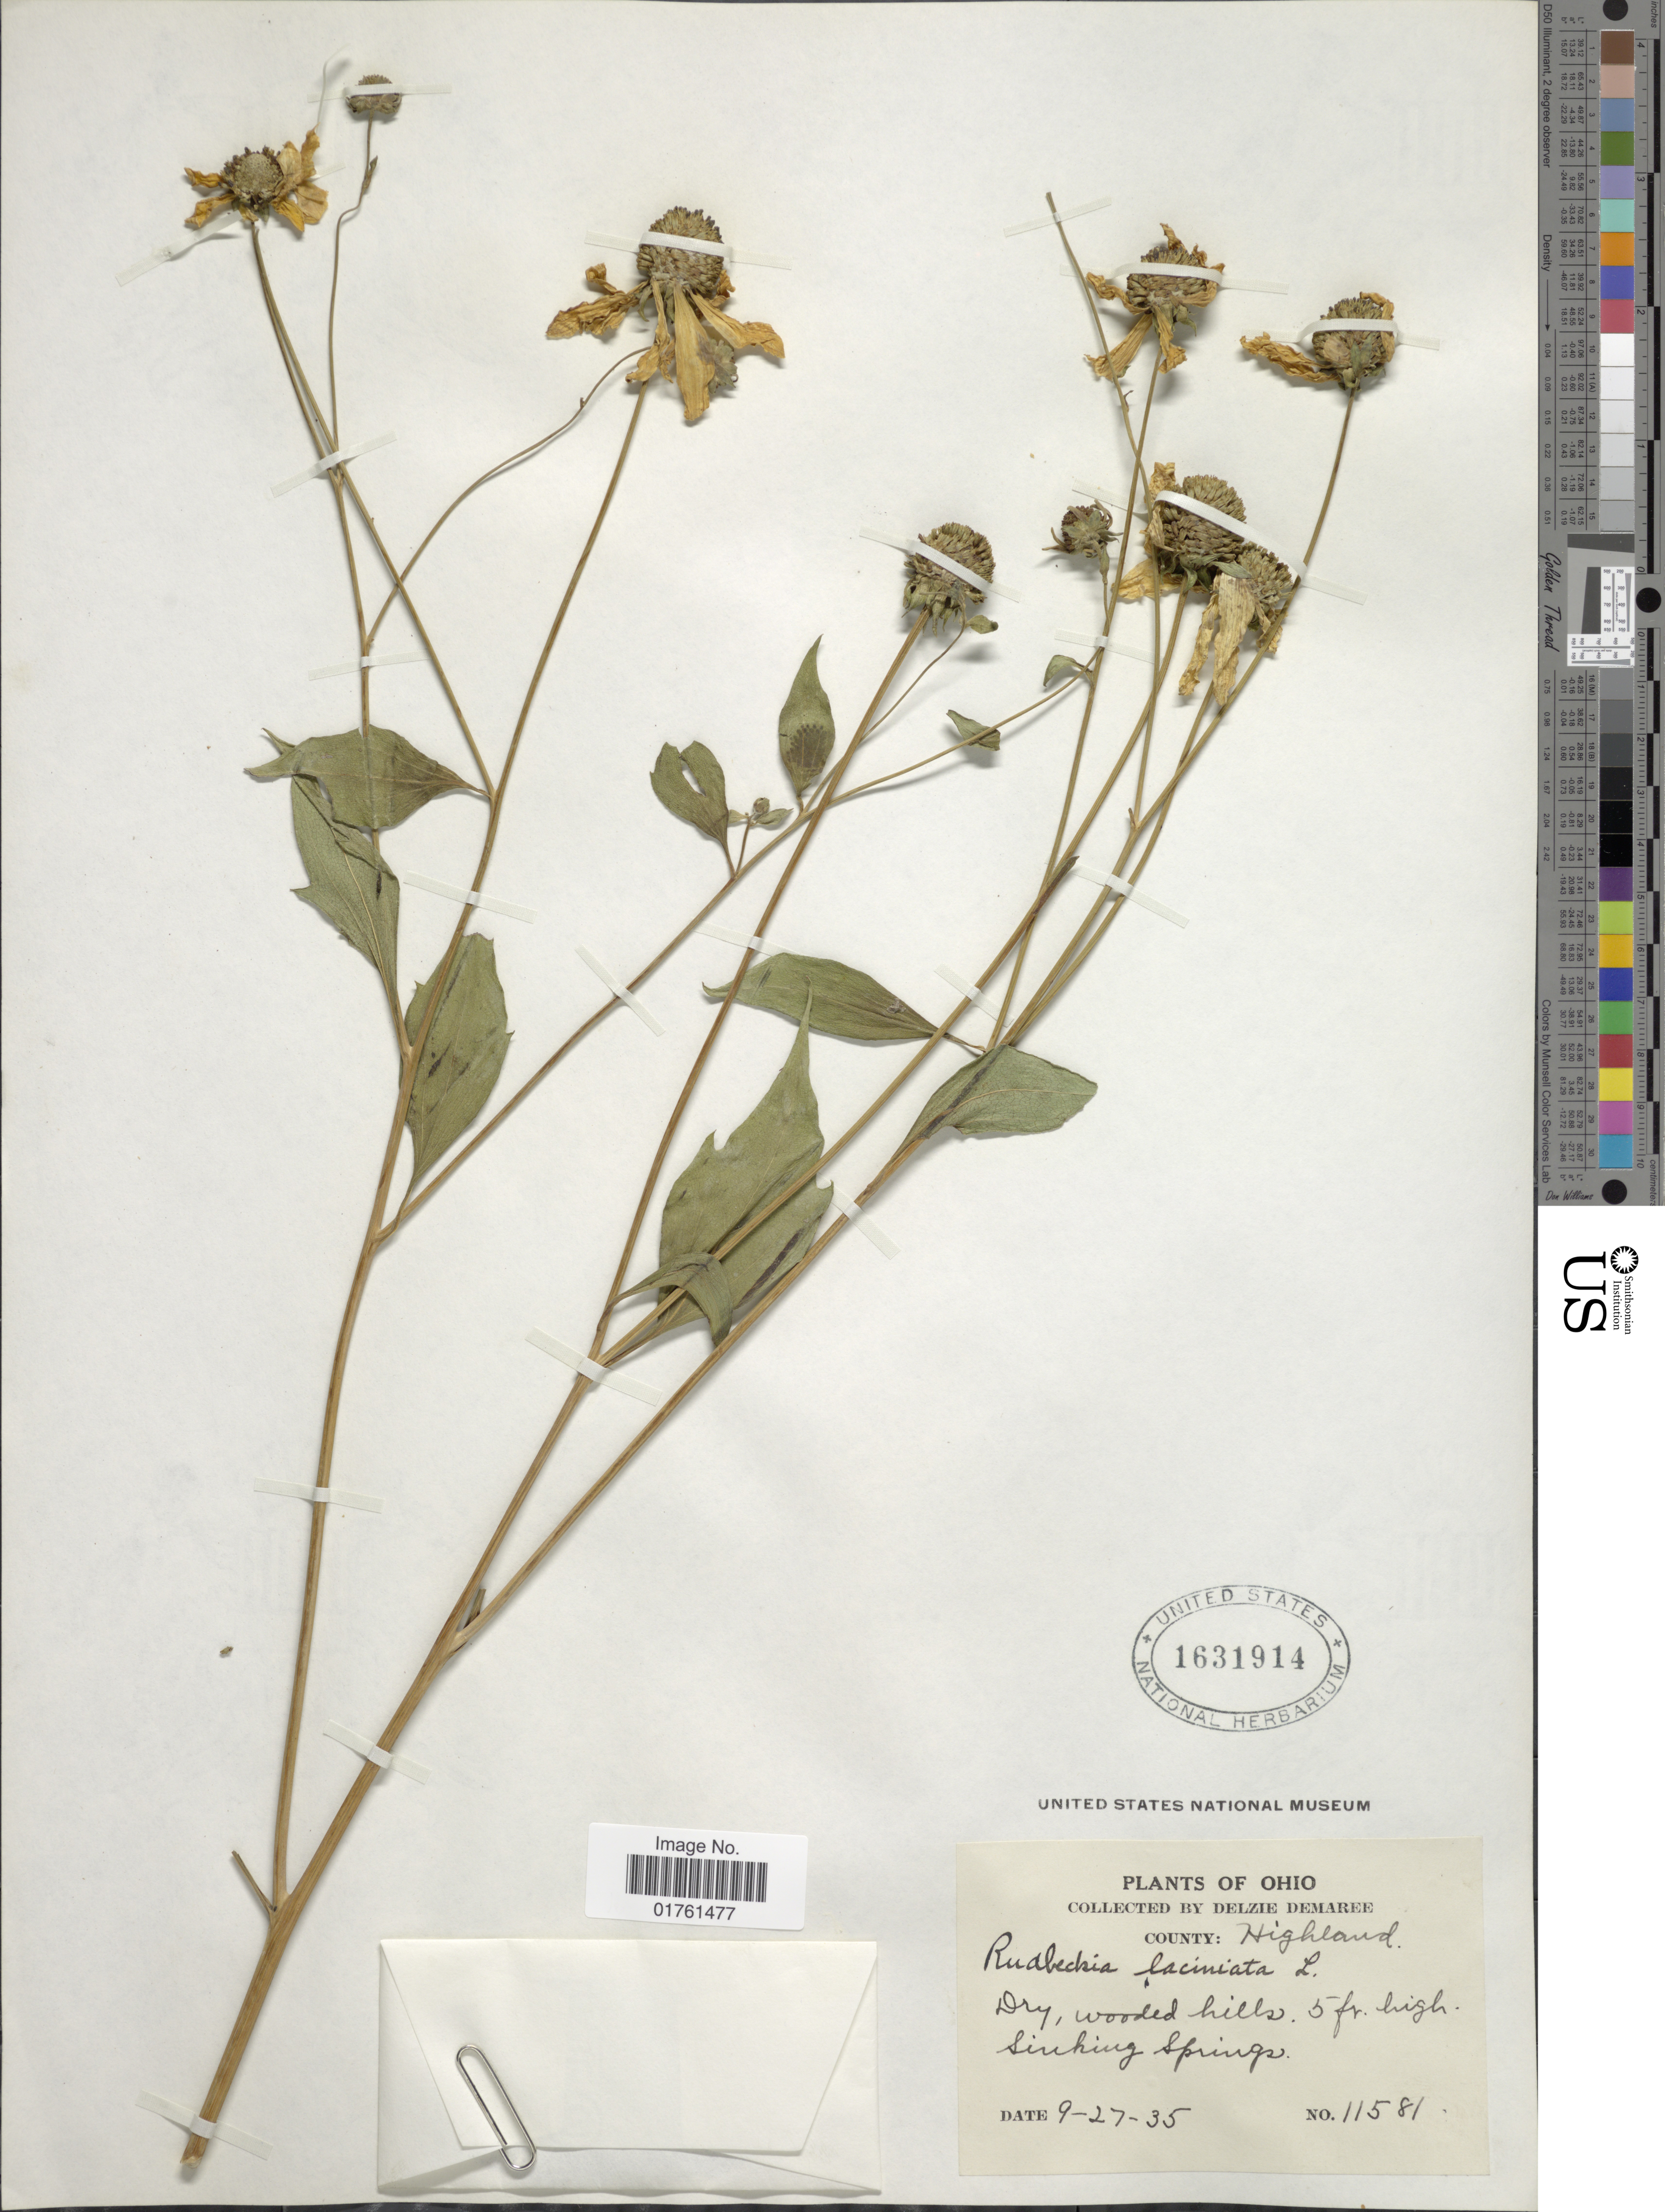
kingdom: Plantae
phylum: Tracheophyta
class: Magnoliopsida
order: Asterales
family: Asteraceae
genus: Rudbeckia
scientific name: Rudbeckia laciniata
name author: L.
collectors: D. Demaree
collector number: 11581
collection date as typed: Transcribed d/m/y: 27/9/35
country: United States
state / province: Ohio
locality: County: Highland, Dry,woods hills, 5 ft high Sinking Springs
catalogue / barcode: US 1631914